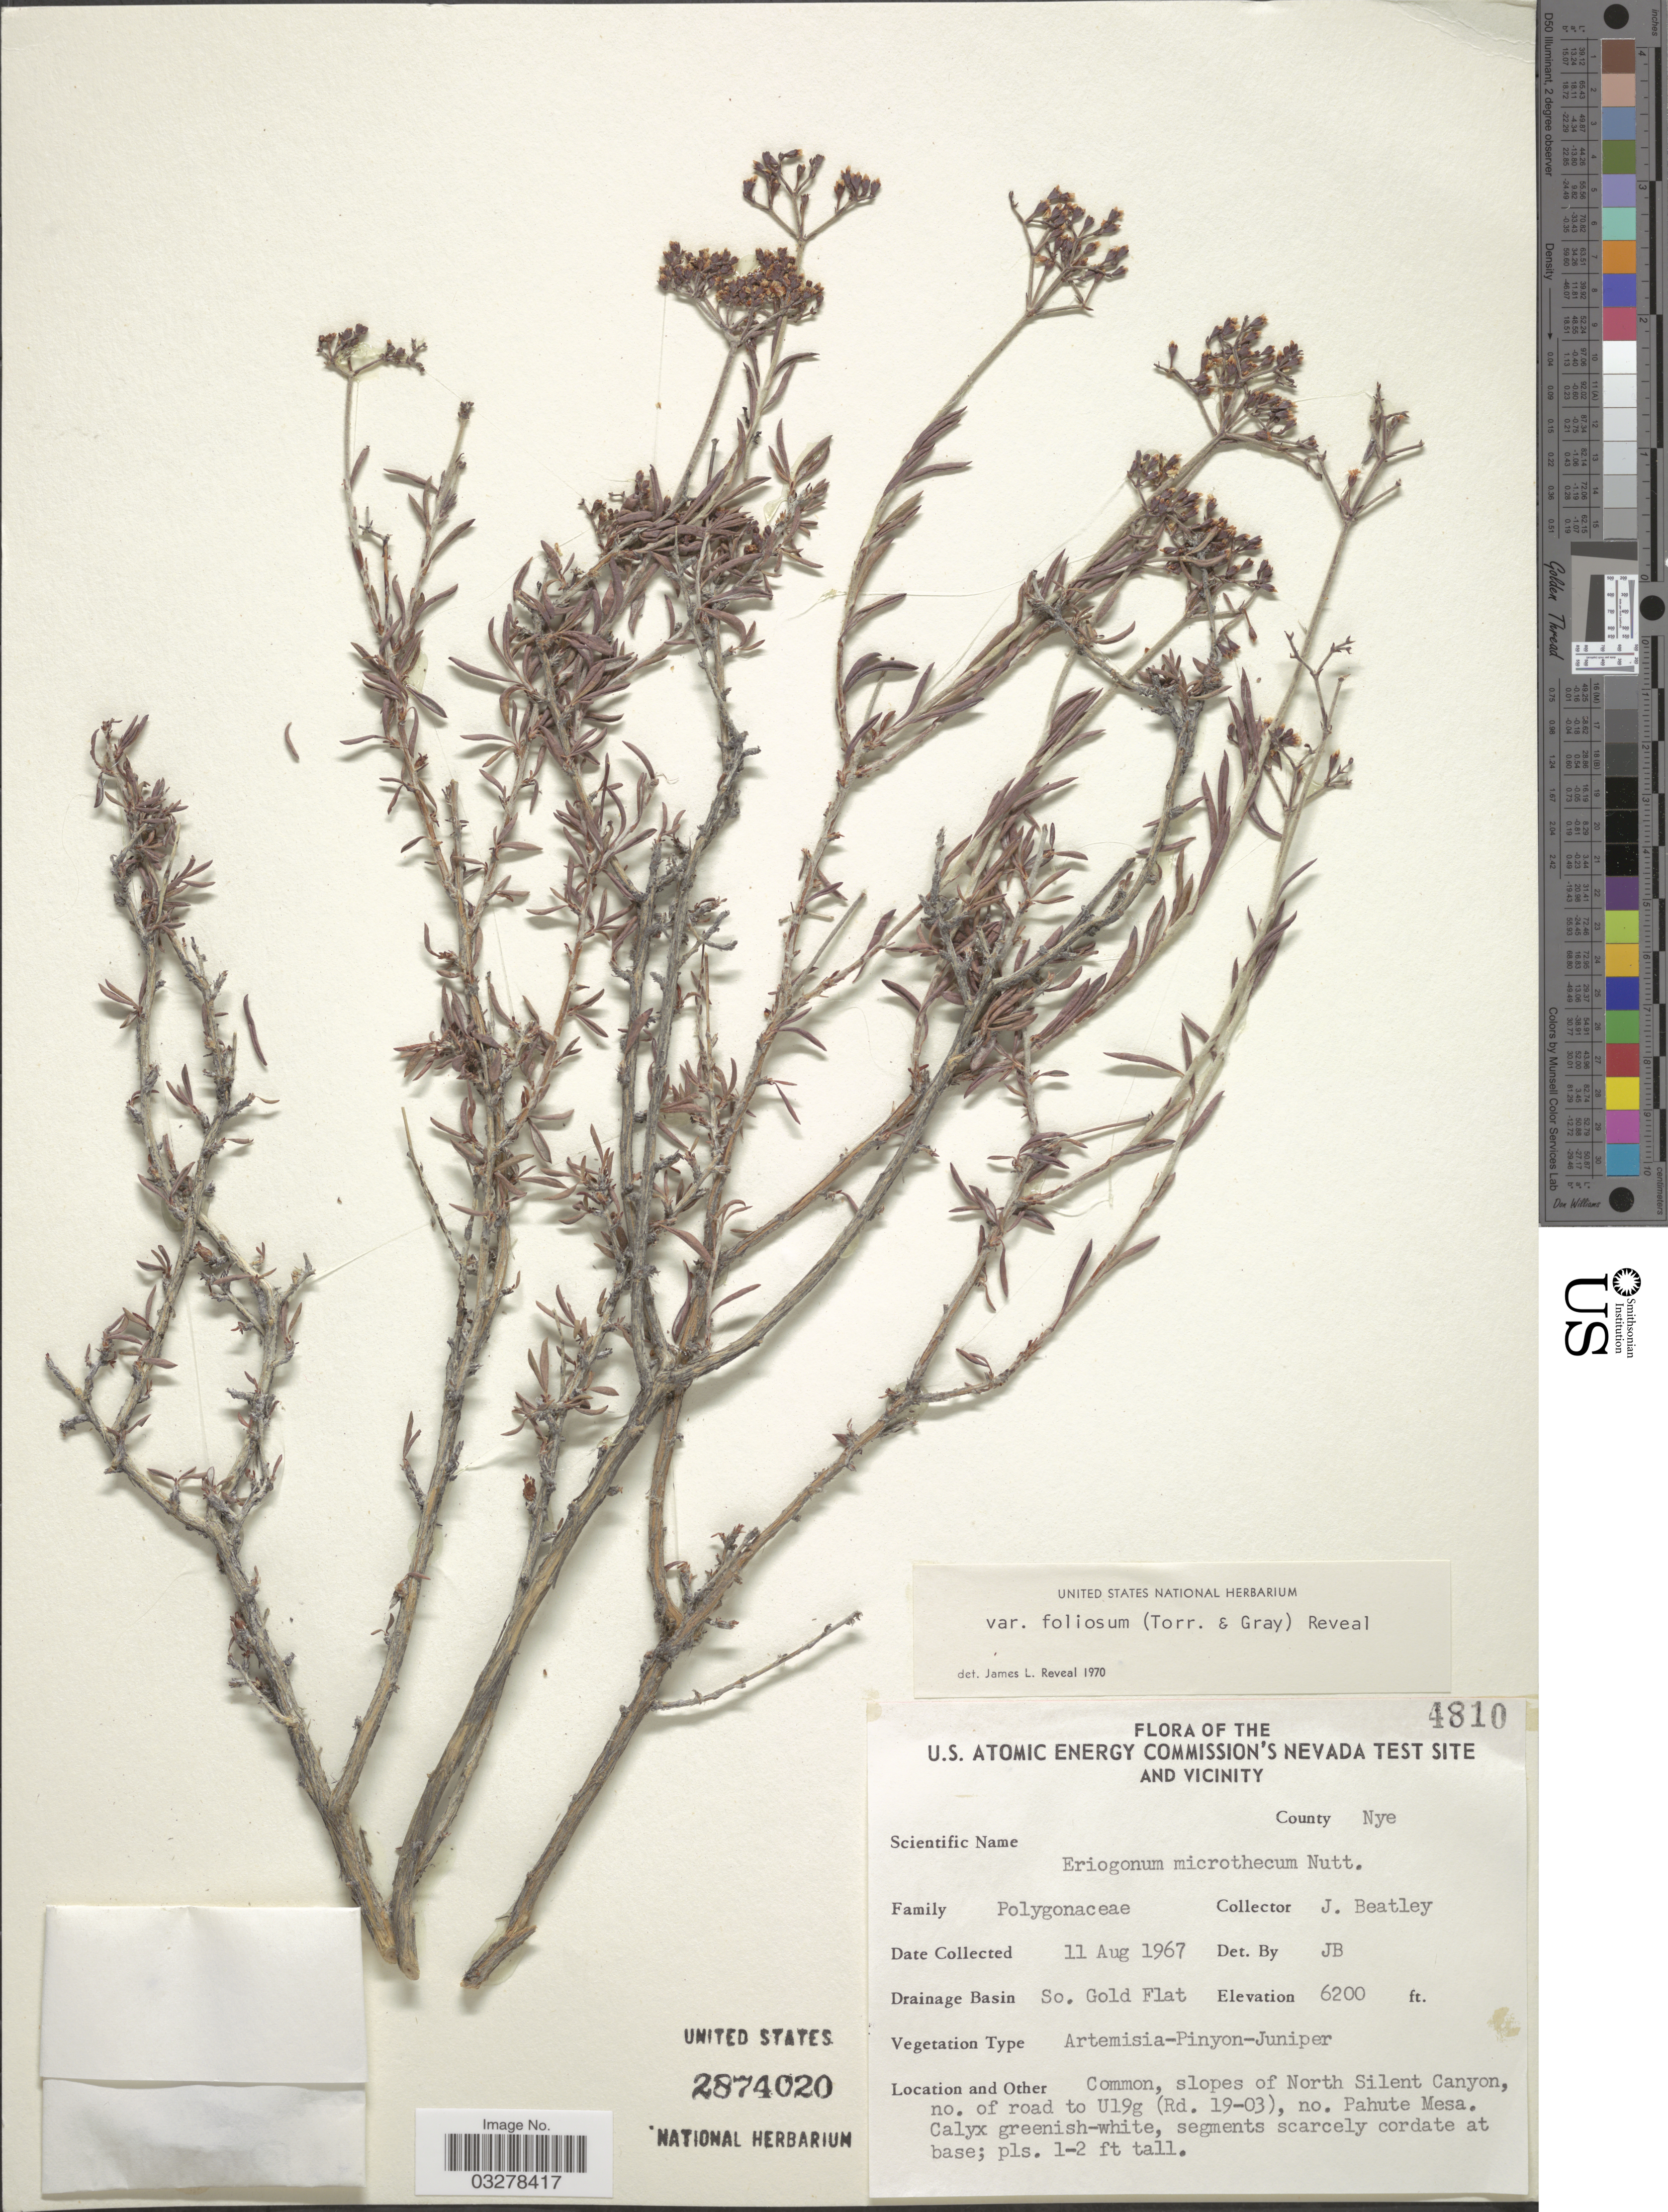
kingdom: Plantae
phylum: Tracheophyta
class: Magnoliopsida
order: Caryophyllales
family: Polygonaceae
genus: Eriogonum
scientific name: Eriogonum microtheca var. foliosum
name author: (Torr. & A. Gray) Reveal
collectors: J. C. Beatley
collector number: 4810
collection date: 1967-08-11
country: United States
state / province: Nevada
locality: U.S. Atomic Energy Commission's Nevada Test Site and Vicinity. County Nye. Drainage Basin So. Gold Flat. Slopes of North Silent Canyon, no. of road to U19g (Rd. 19-03), no. Pahute Mesa.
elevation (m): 1890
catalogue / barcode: US 2874020